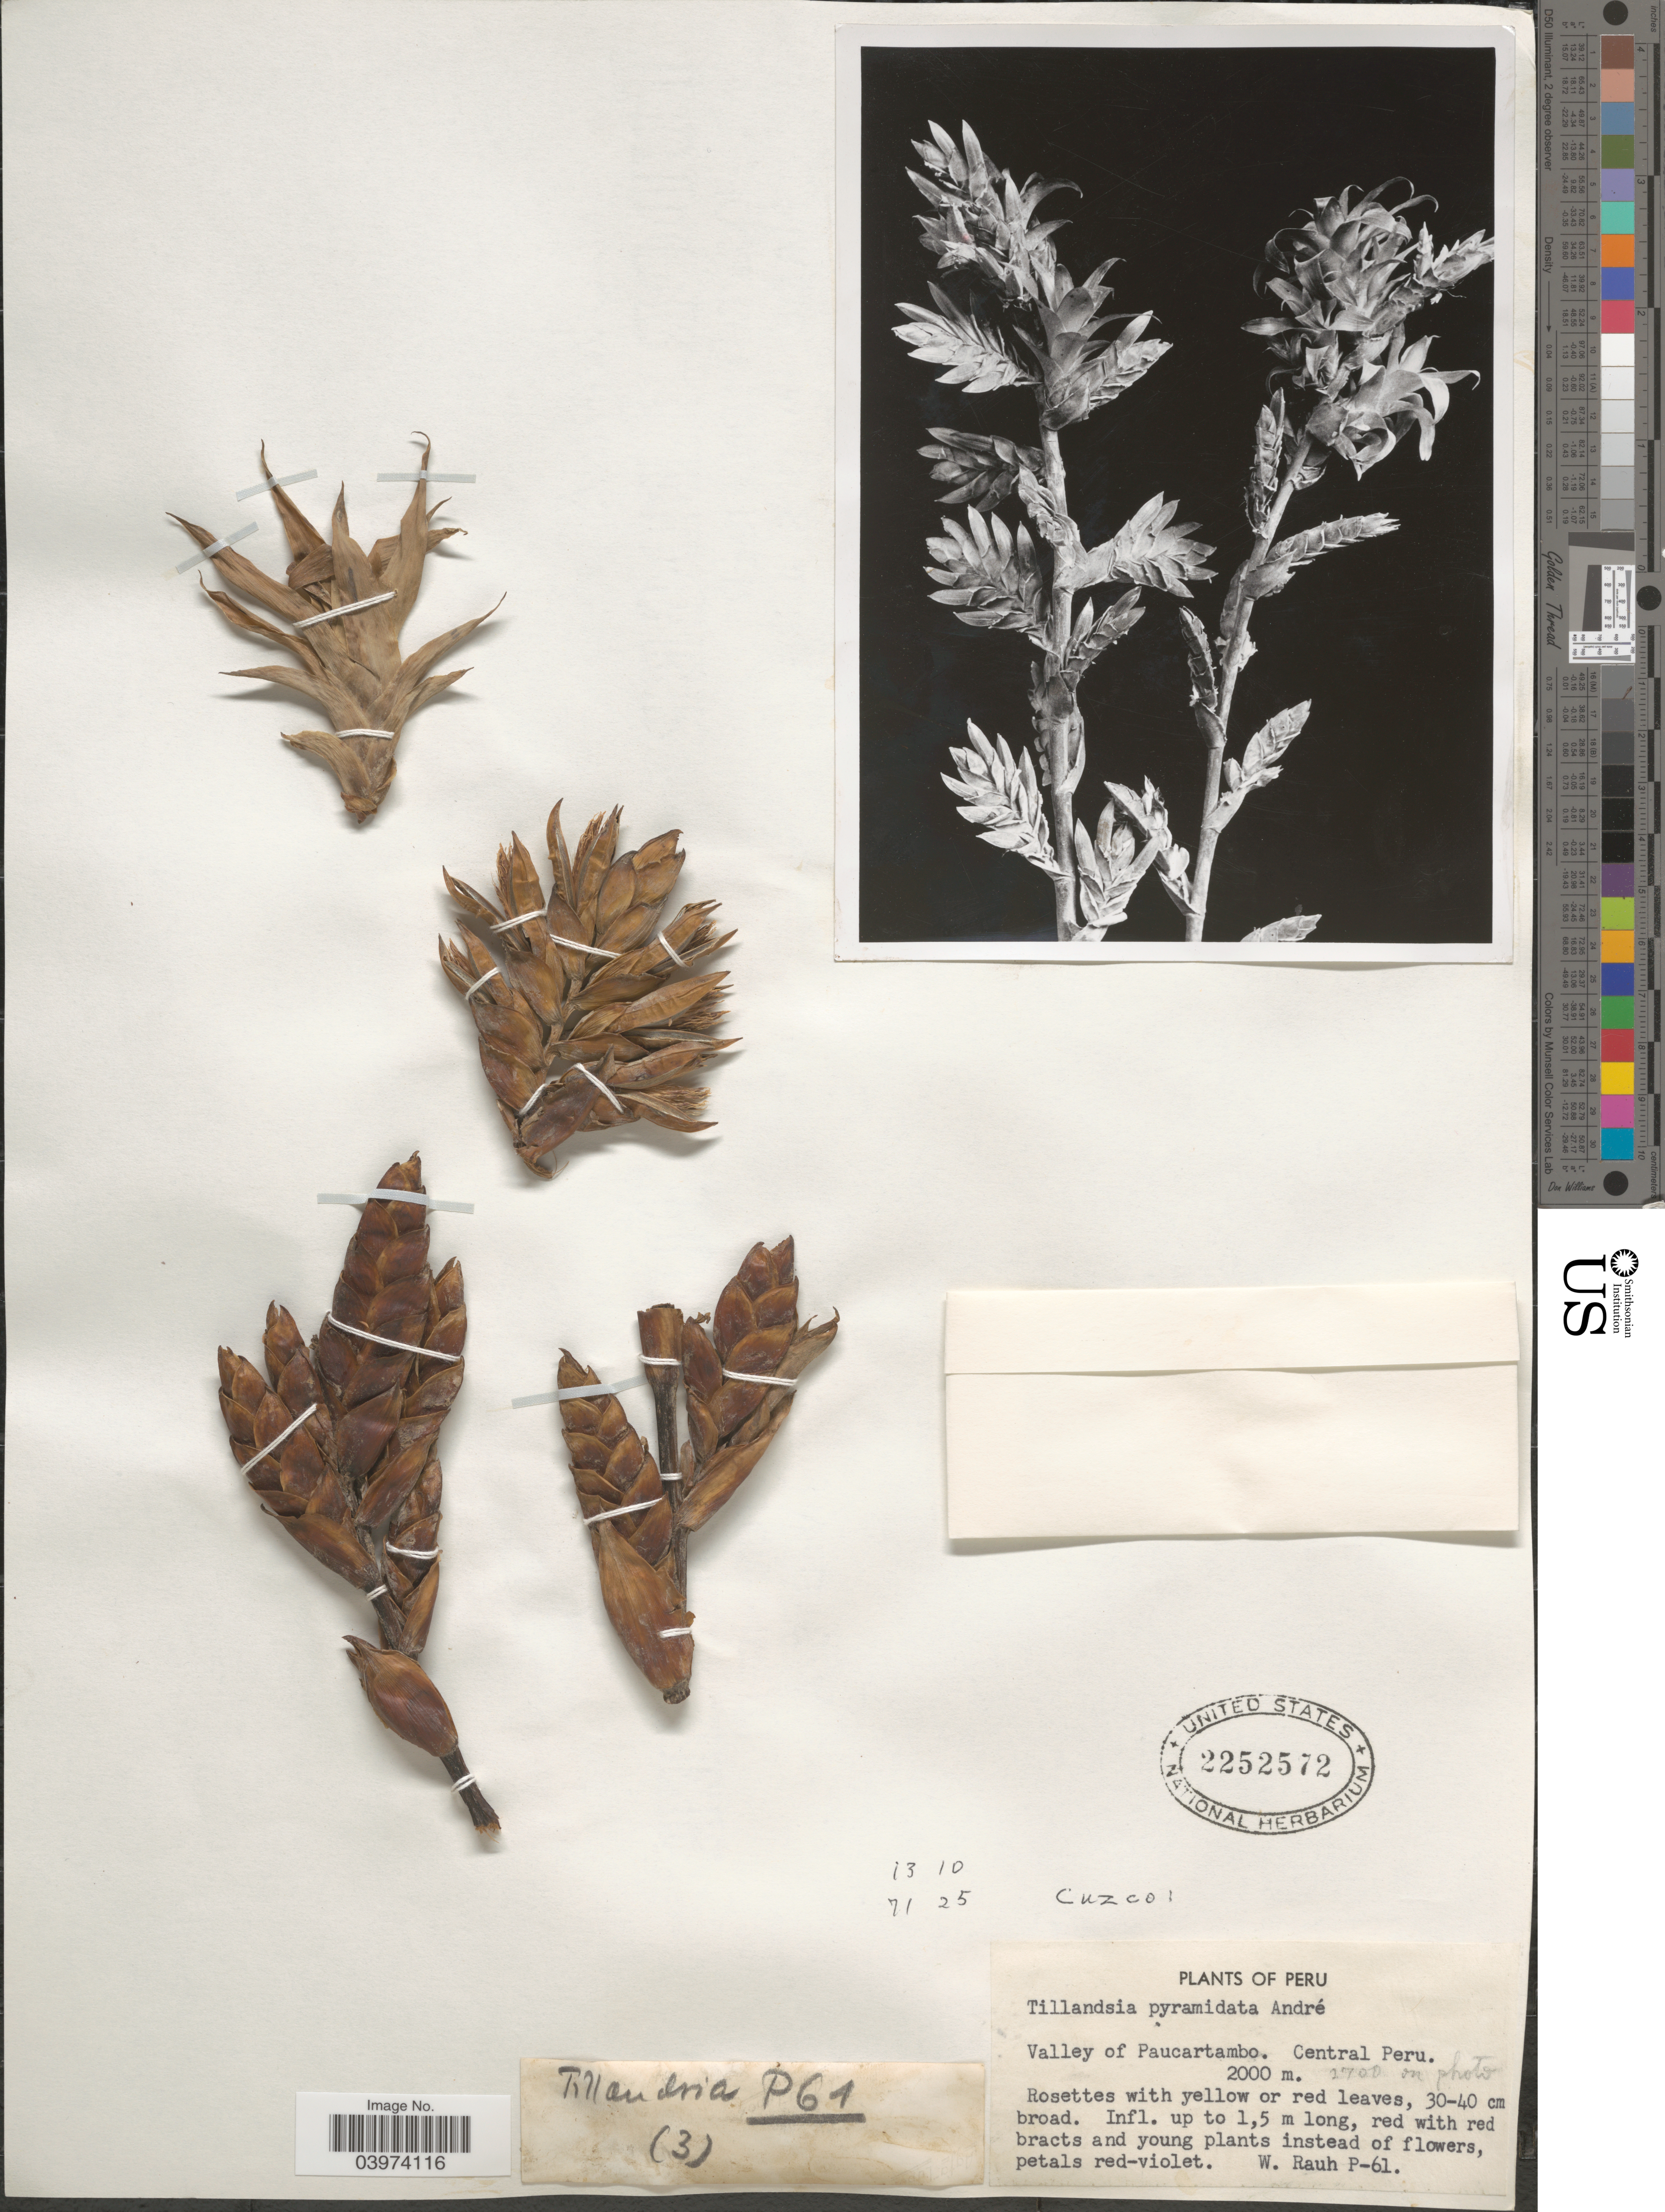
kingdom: Plantae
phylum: Tracheophyta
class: Liliopsida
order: Poales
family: Bromeliaceae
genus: Tillandsia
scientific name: Tillandsia pyramidata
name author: André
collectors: W. Rauh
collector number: P-61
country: Peru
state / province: Cusco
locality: Cuzco: Valley of Paucartambo. Central Peru.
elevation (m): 2000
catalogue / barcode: US 2252572